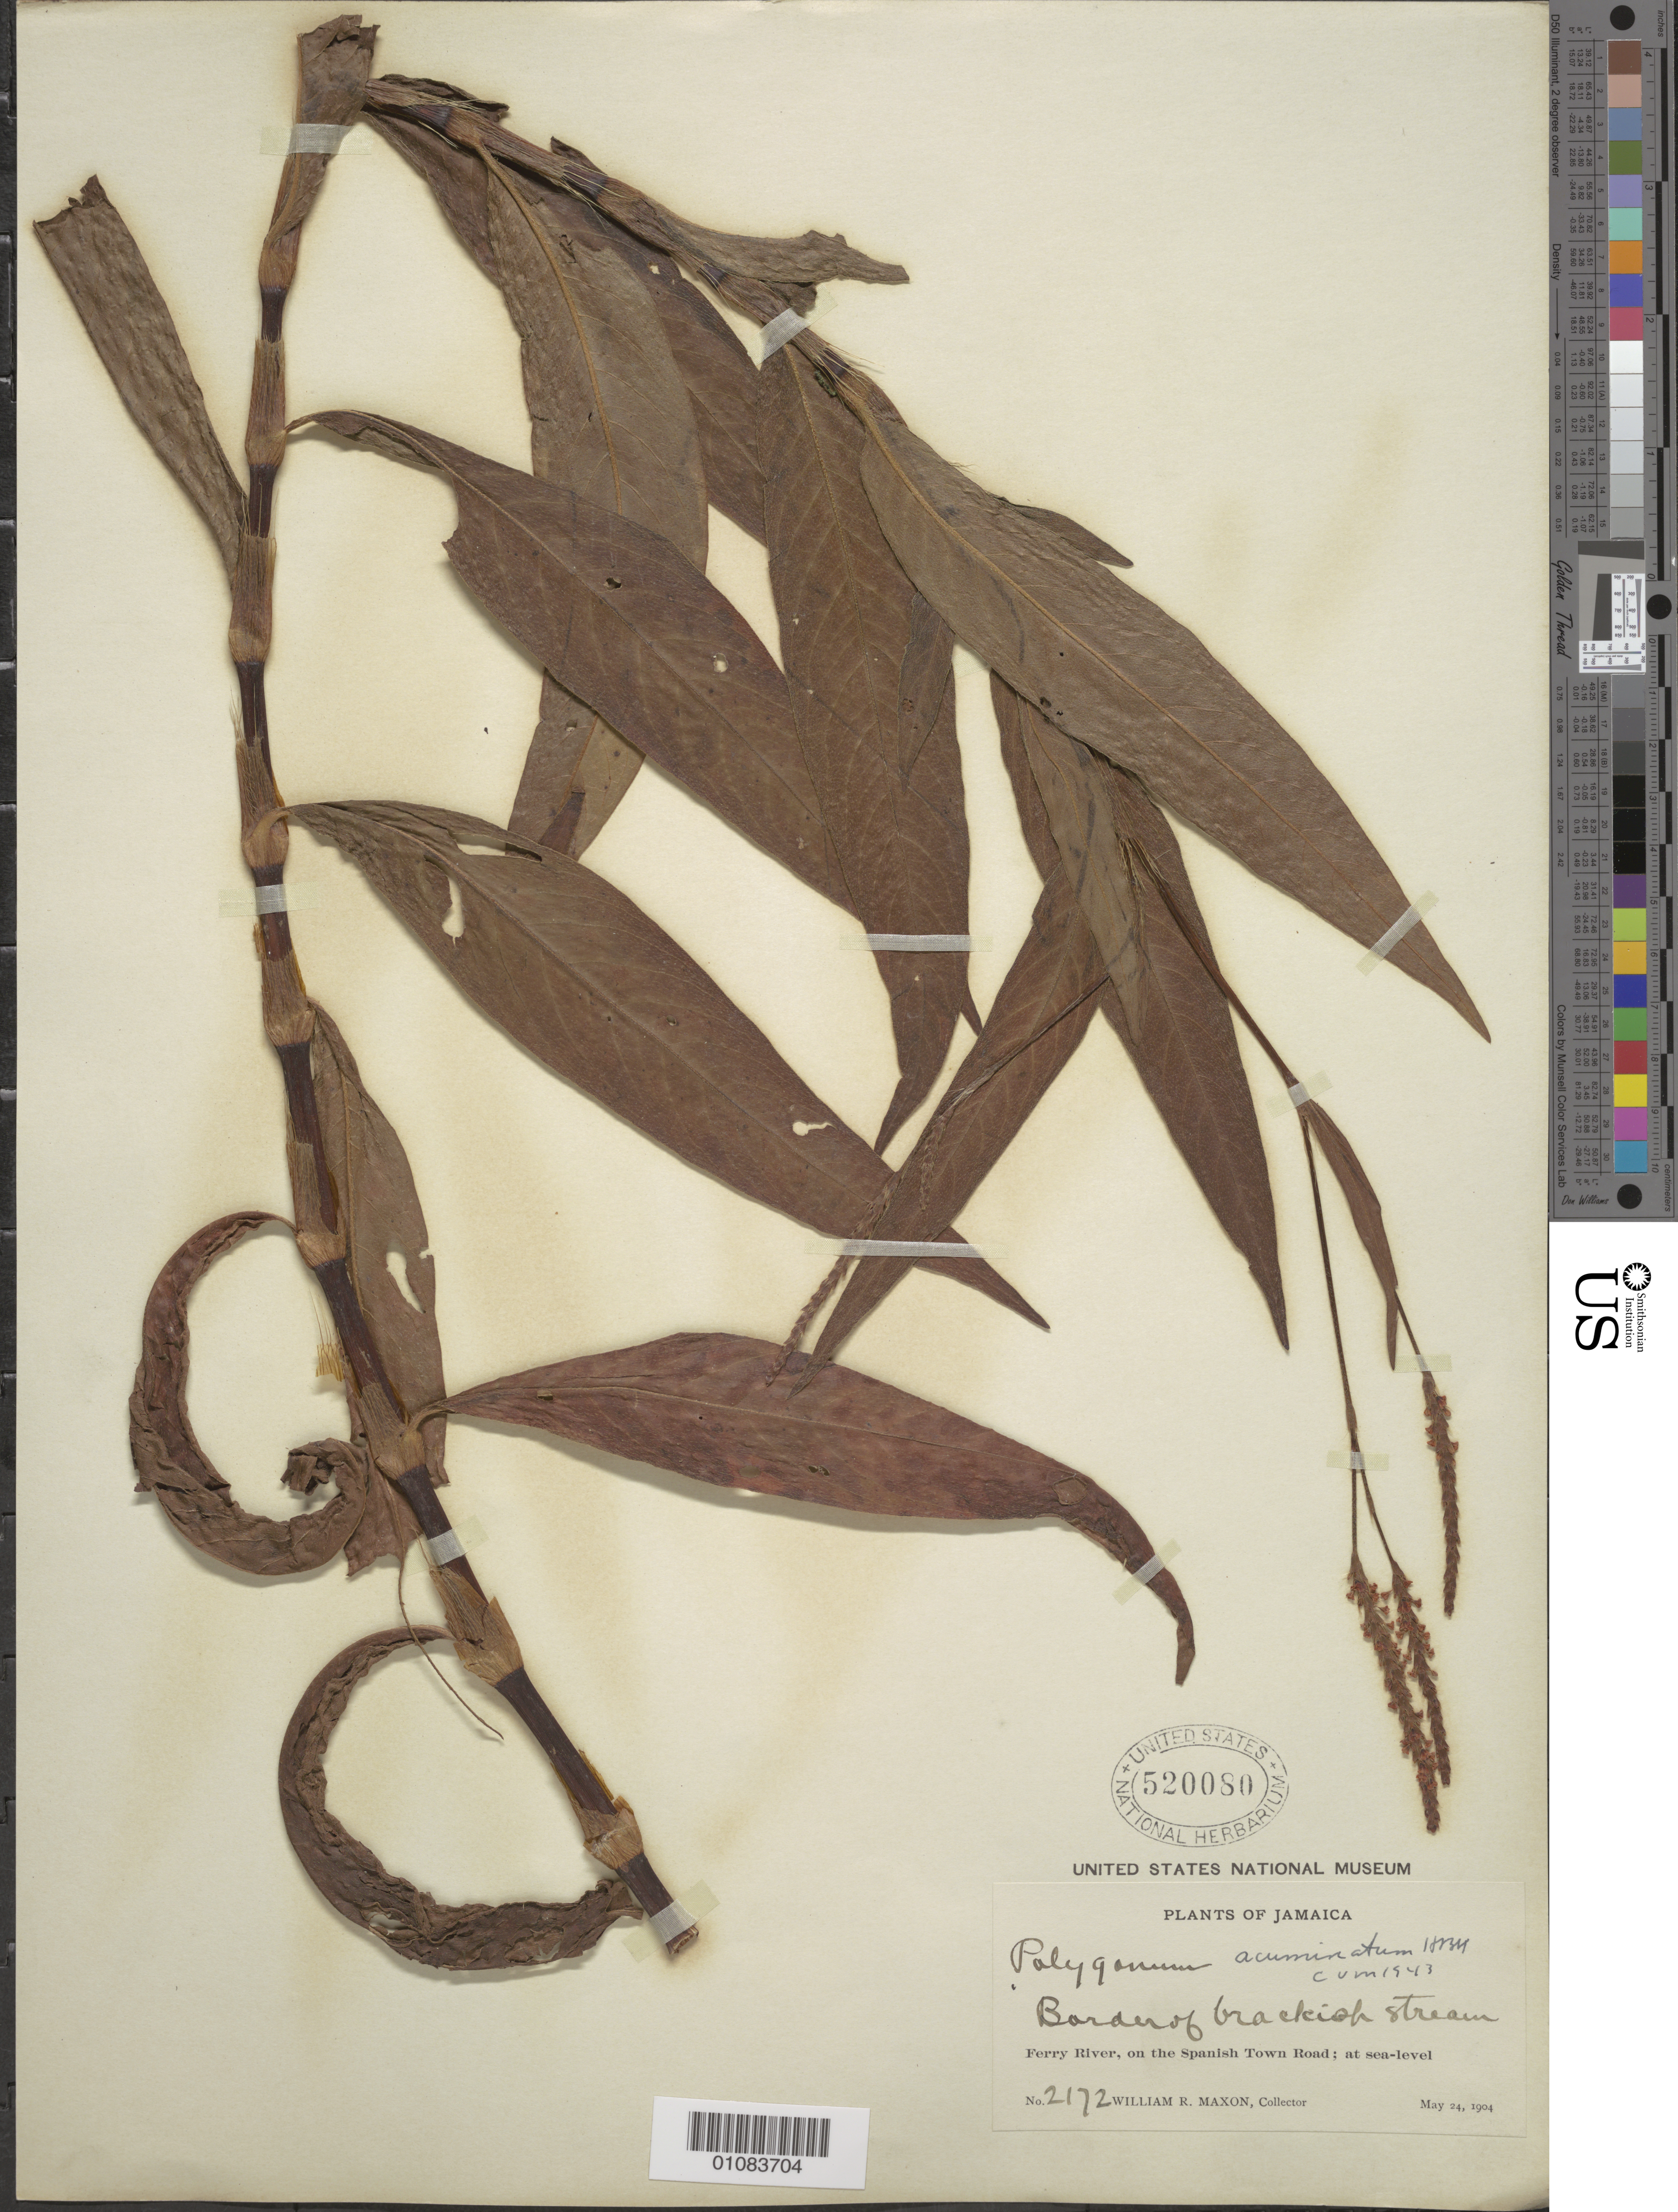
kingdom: Plantae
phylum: Tracheophyta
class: Magnoliopsida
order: Caryophyllales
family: Polygonaceae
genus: Polygonum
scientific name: Polygonum acuminatum var. acuminatum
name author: Kunth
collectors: W. R. Maxon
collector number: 2172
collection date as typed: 24 May 1904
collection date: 1904-05-24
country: Jamaica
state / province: Saint Catherine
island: Jamaica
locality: Ferry River, on the Spanish Town Road.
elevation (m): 0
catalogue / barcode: US 520080